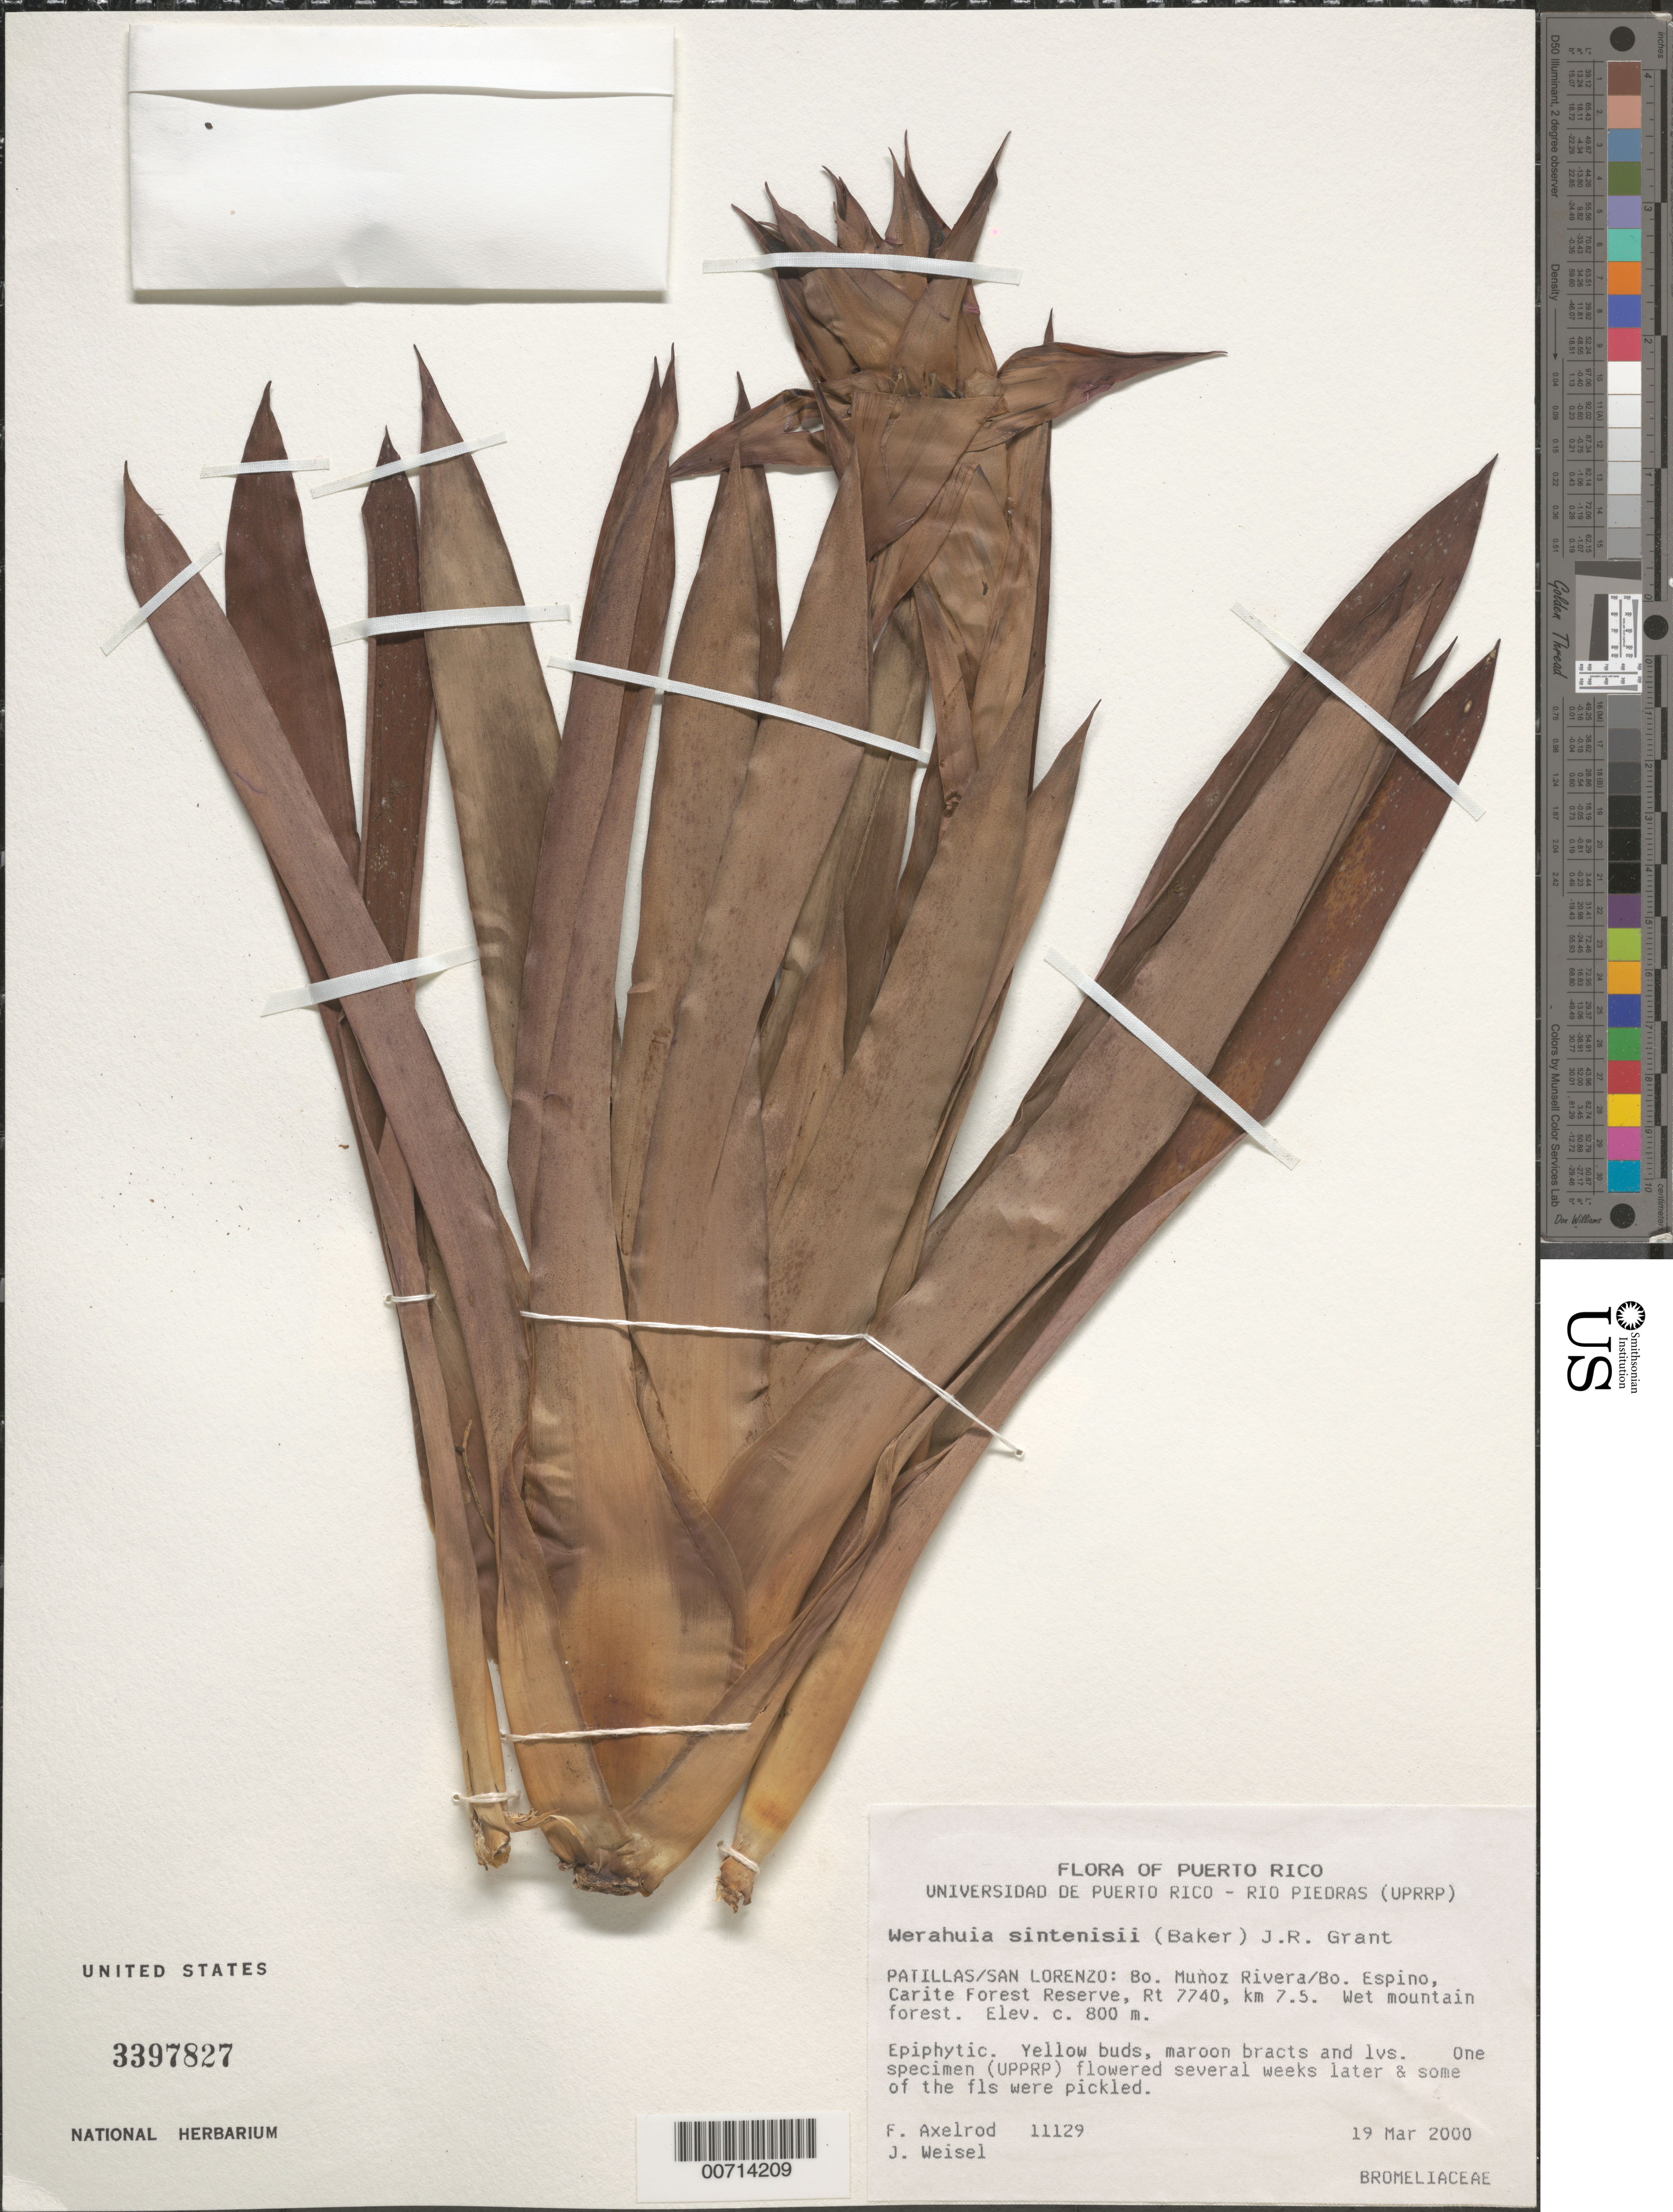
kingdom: Plantae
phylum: Tracheophyta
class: Liliopsida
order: Poales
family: Bromeliaceae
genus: Werauhia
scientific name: Werauhia sintenisii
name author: (Baker) J.R. Grant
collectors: F. S. Axelrod & J. Weisel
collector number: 11129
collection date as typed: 19 Mar 2000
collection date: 2000-03-19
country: Puerto Rico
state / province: Patillas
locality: Patillas/San Lorenzo: Bo. Munoz Rivera/Bo. Espino, Carite Forest Reserve, rte7740, km 7.5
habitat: Wet mountain forest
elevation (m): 800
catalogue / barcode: US 3397827